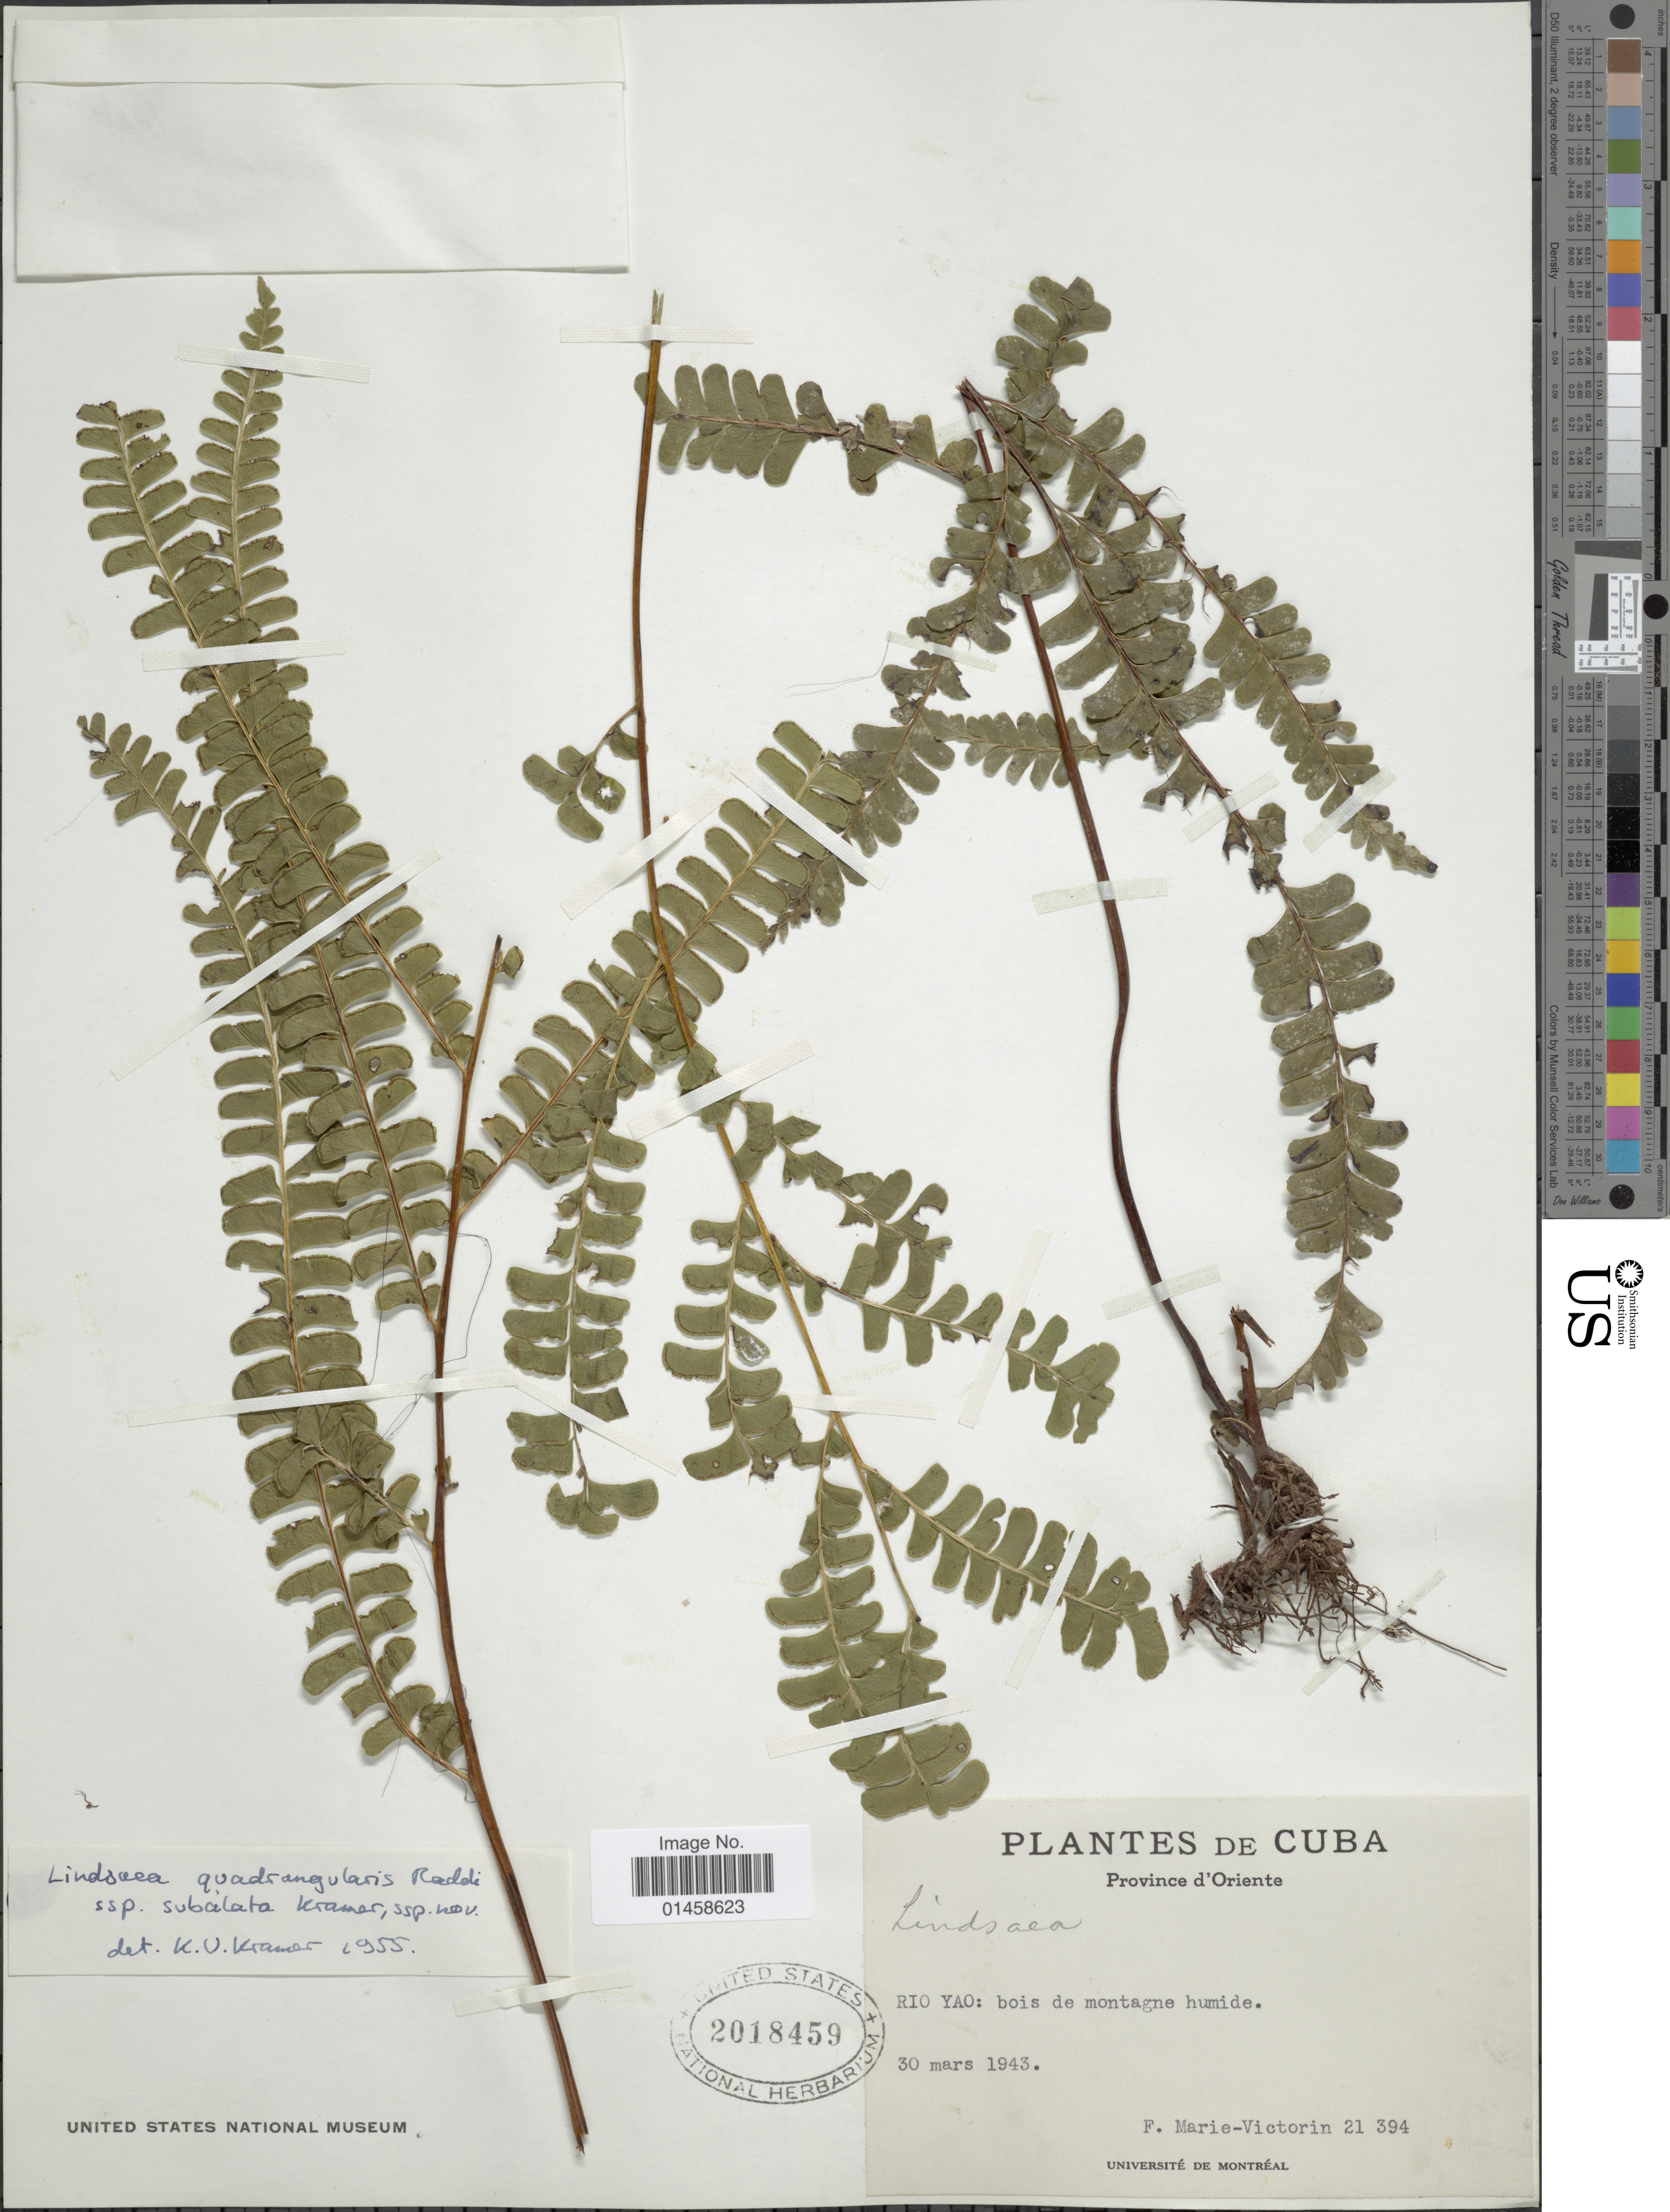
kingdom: Plantae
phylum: Tracheophyta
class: Polypodiopsida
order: Polypodiales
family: Lindsaeaceae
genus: Lindsaea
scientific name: Lindsaea quadrangularis subsp. subalata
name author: K.U. Kramer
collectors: F. Marie-Victorin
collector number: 21/394*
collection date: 1943-03-30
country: Cuba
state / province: Oriente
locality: Rio Yao, bois de montagne humide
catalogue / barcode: US 2018459